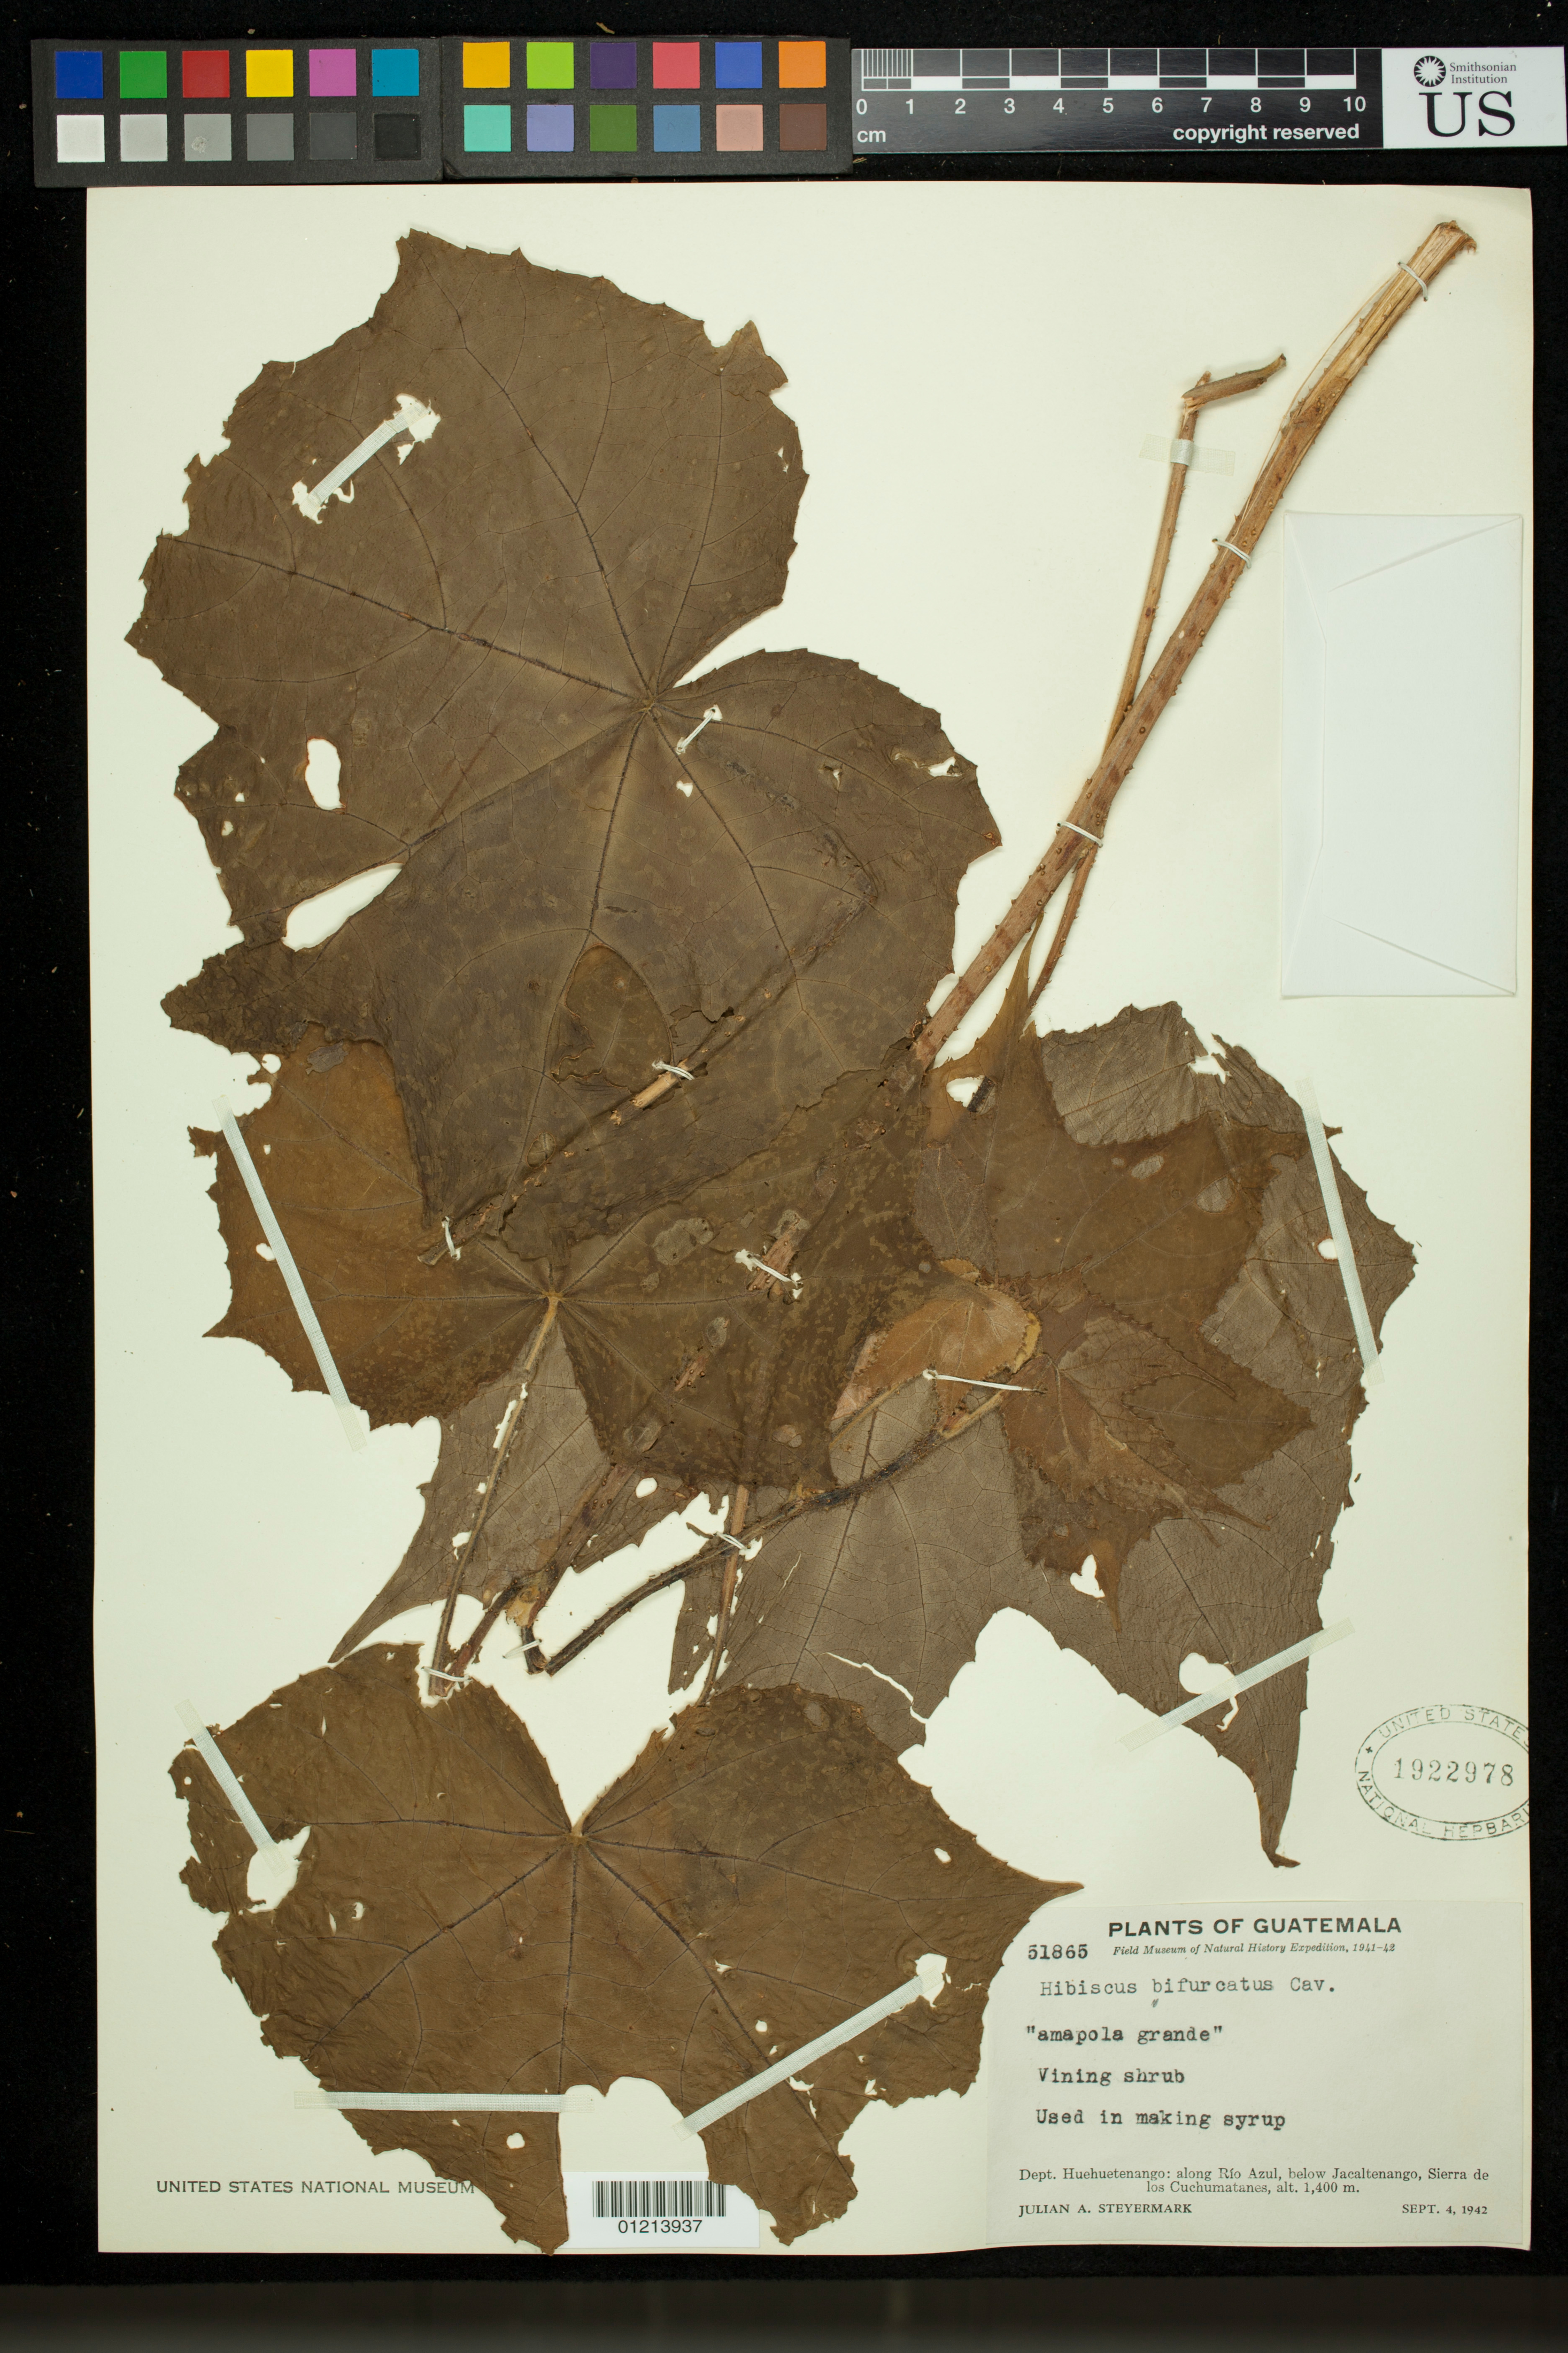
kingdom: Plantae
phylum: Tracheophyta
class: Magnoliopsida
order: Malvales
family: Malvaceae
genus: Sabdariffa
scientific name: Sabdariffa bifurcata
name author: (Cav.) M.C. Duarte & V.N.Yoshikawa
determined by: Dorr, Laurence J., Curator (BOT), Smithsonian Institution - National Museum of Natural History (UNITED STATES)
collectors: J. Steyermark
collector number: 51865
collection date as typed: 09 Apr 1942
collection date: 1942-04-09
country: Guatemala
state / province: Huehuetenango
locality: Dept. Huehuetenango: along Rio Azul, below Jacaltenango, Sierra de los Cuchumatanes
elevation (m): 1400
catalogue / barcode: US 1922978